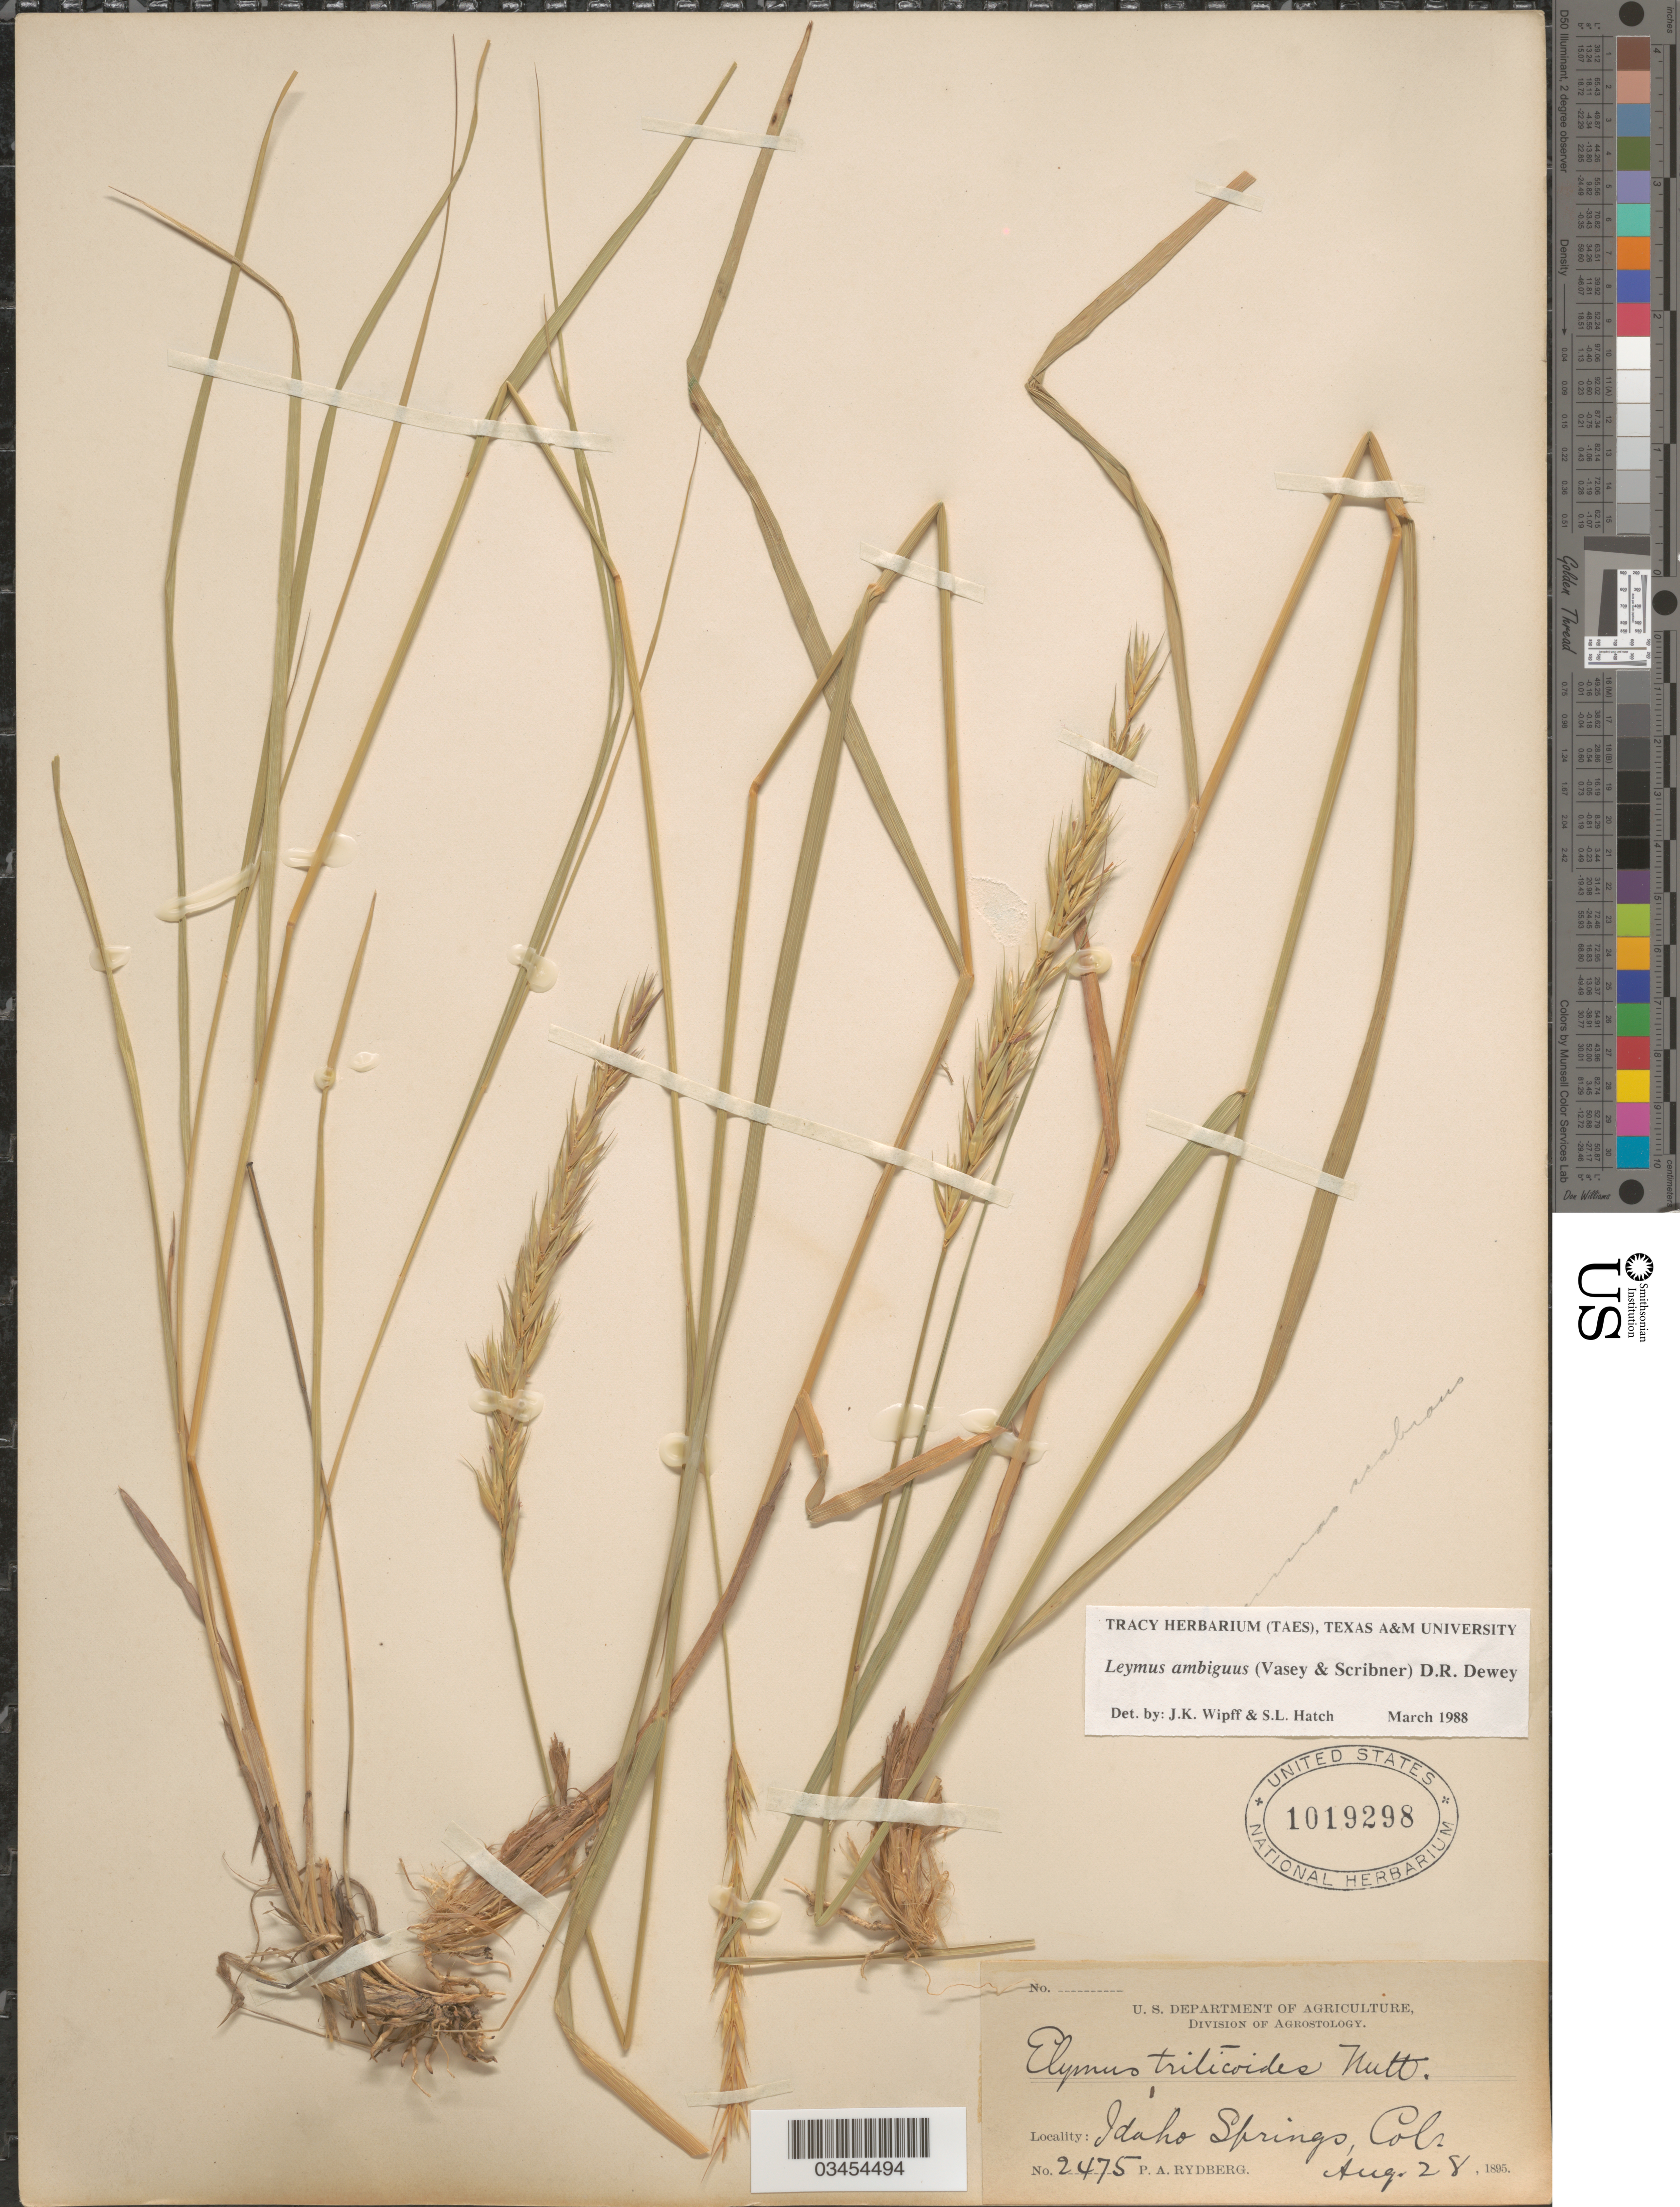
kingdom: Plantae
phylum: Tracheophyta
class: Liliopsida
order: Poales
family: Poaceae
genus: Leymus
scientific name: Leymus ambiguus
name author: (Vasey & Scribn.) Dewey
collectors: P. A. Rydberg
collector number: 2475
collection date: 1895-08-28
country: United States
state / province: Colorado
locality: Idaho Springs.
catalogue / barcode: US 1019298